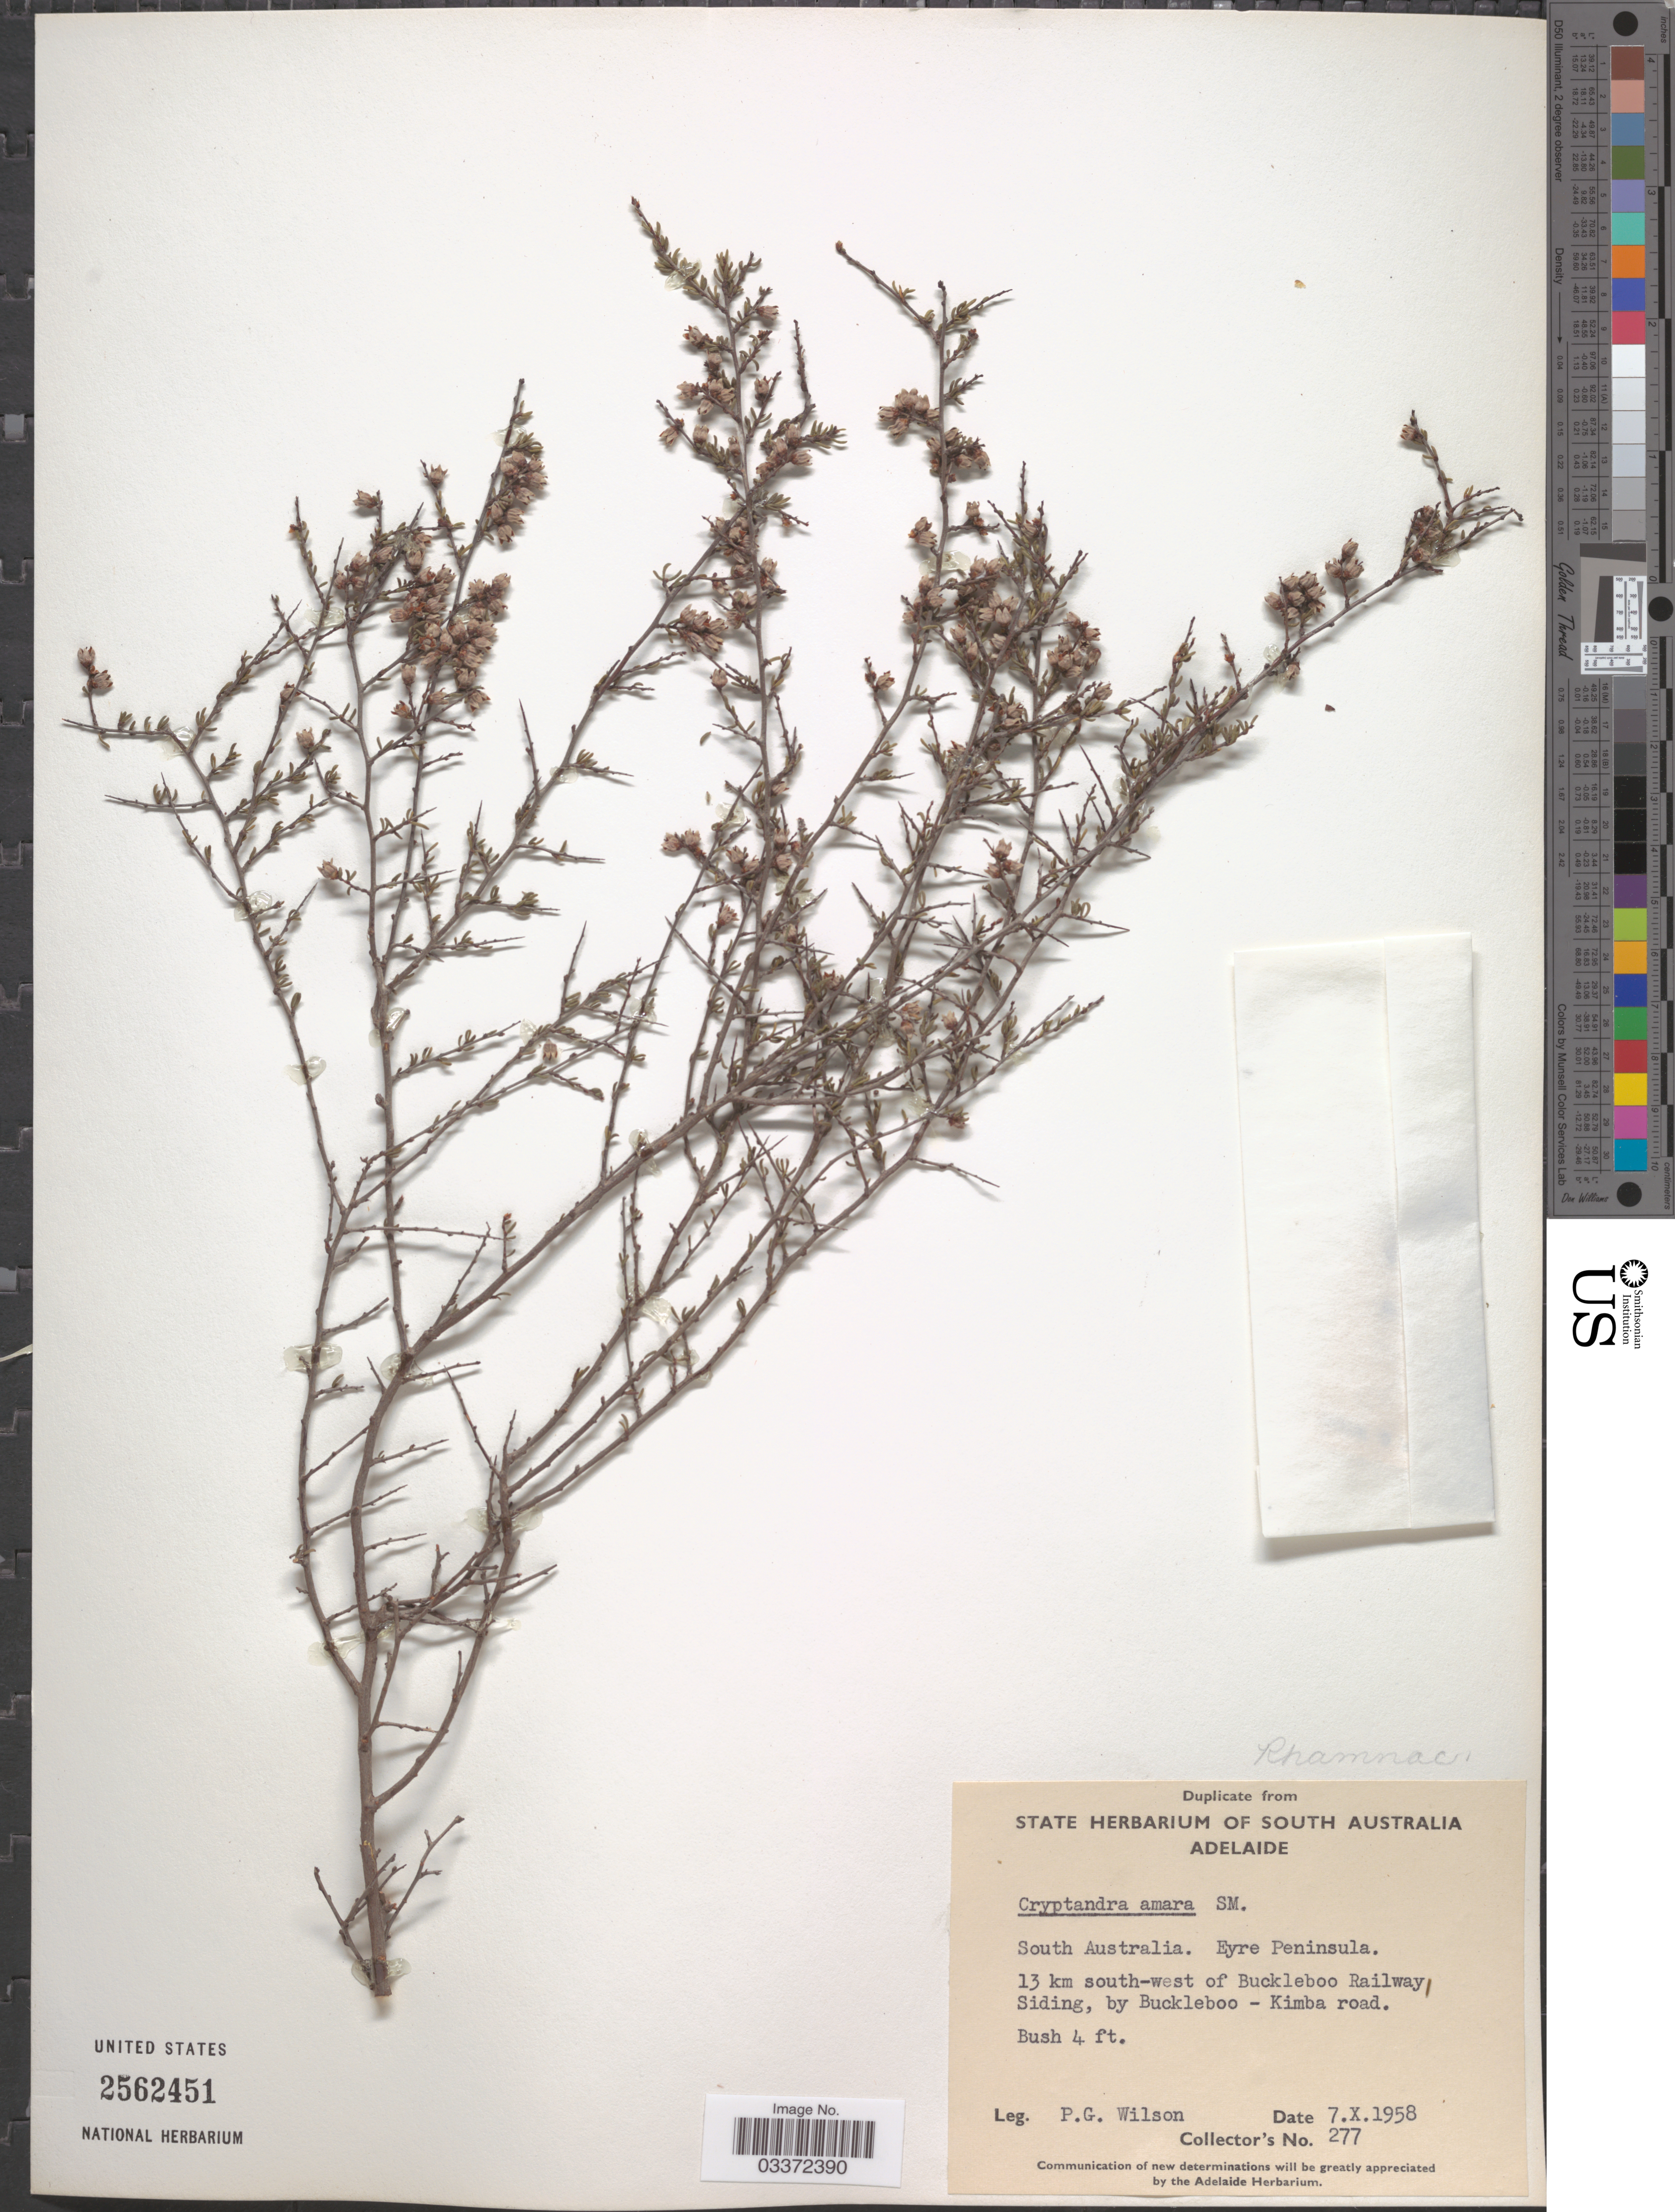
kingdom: Plantae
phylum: Tracheophyta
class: Magnoliopsida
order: Rosales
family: Rhamnaceae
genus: Cryptandra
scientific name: Cryptandra amara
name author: Sm.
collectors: P. G. Wilson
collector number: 277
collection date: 1958-10-07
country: Australia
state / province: South Australia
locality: Eyre Peninsula. 13 km south-west of Buckleboo Railway, Siding, by Buckleboo - Kimba road.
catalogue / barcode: US 2562451